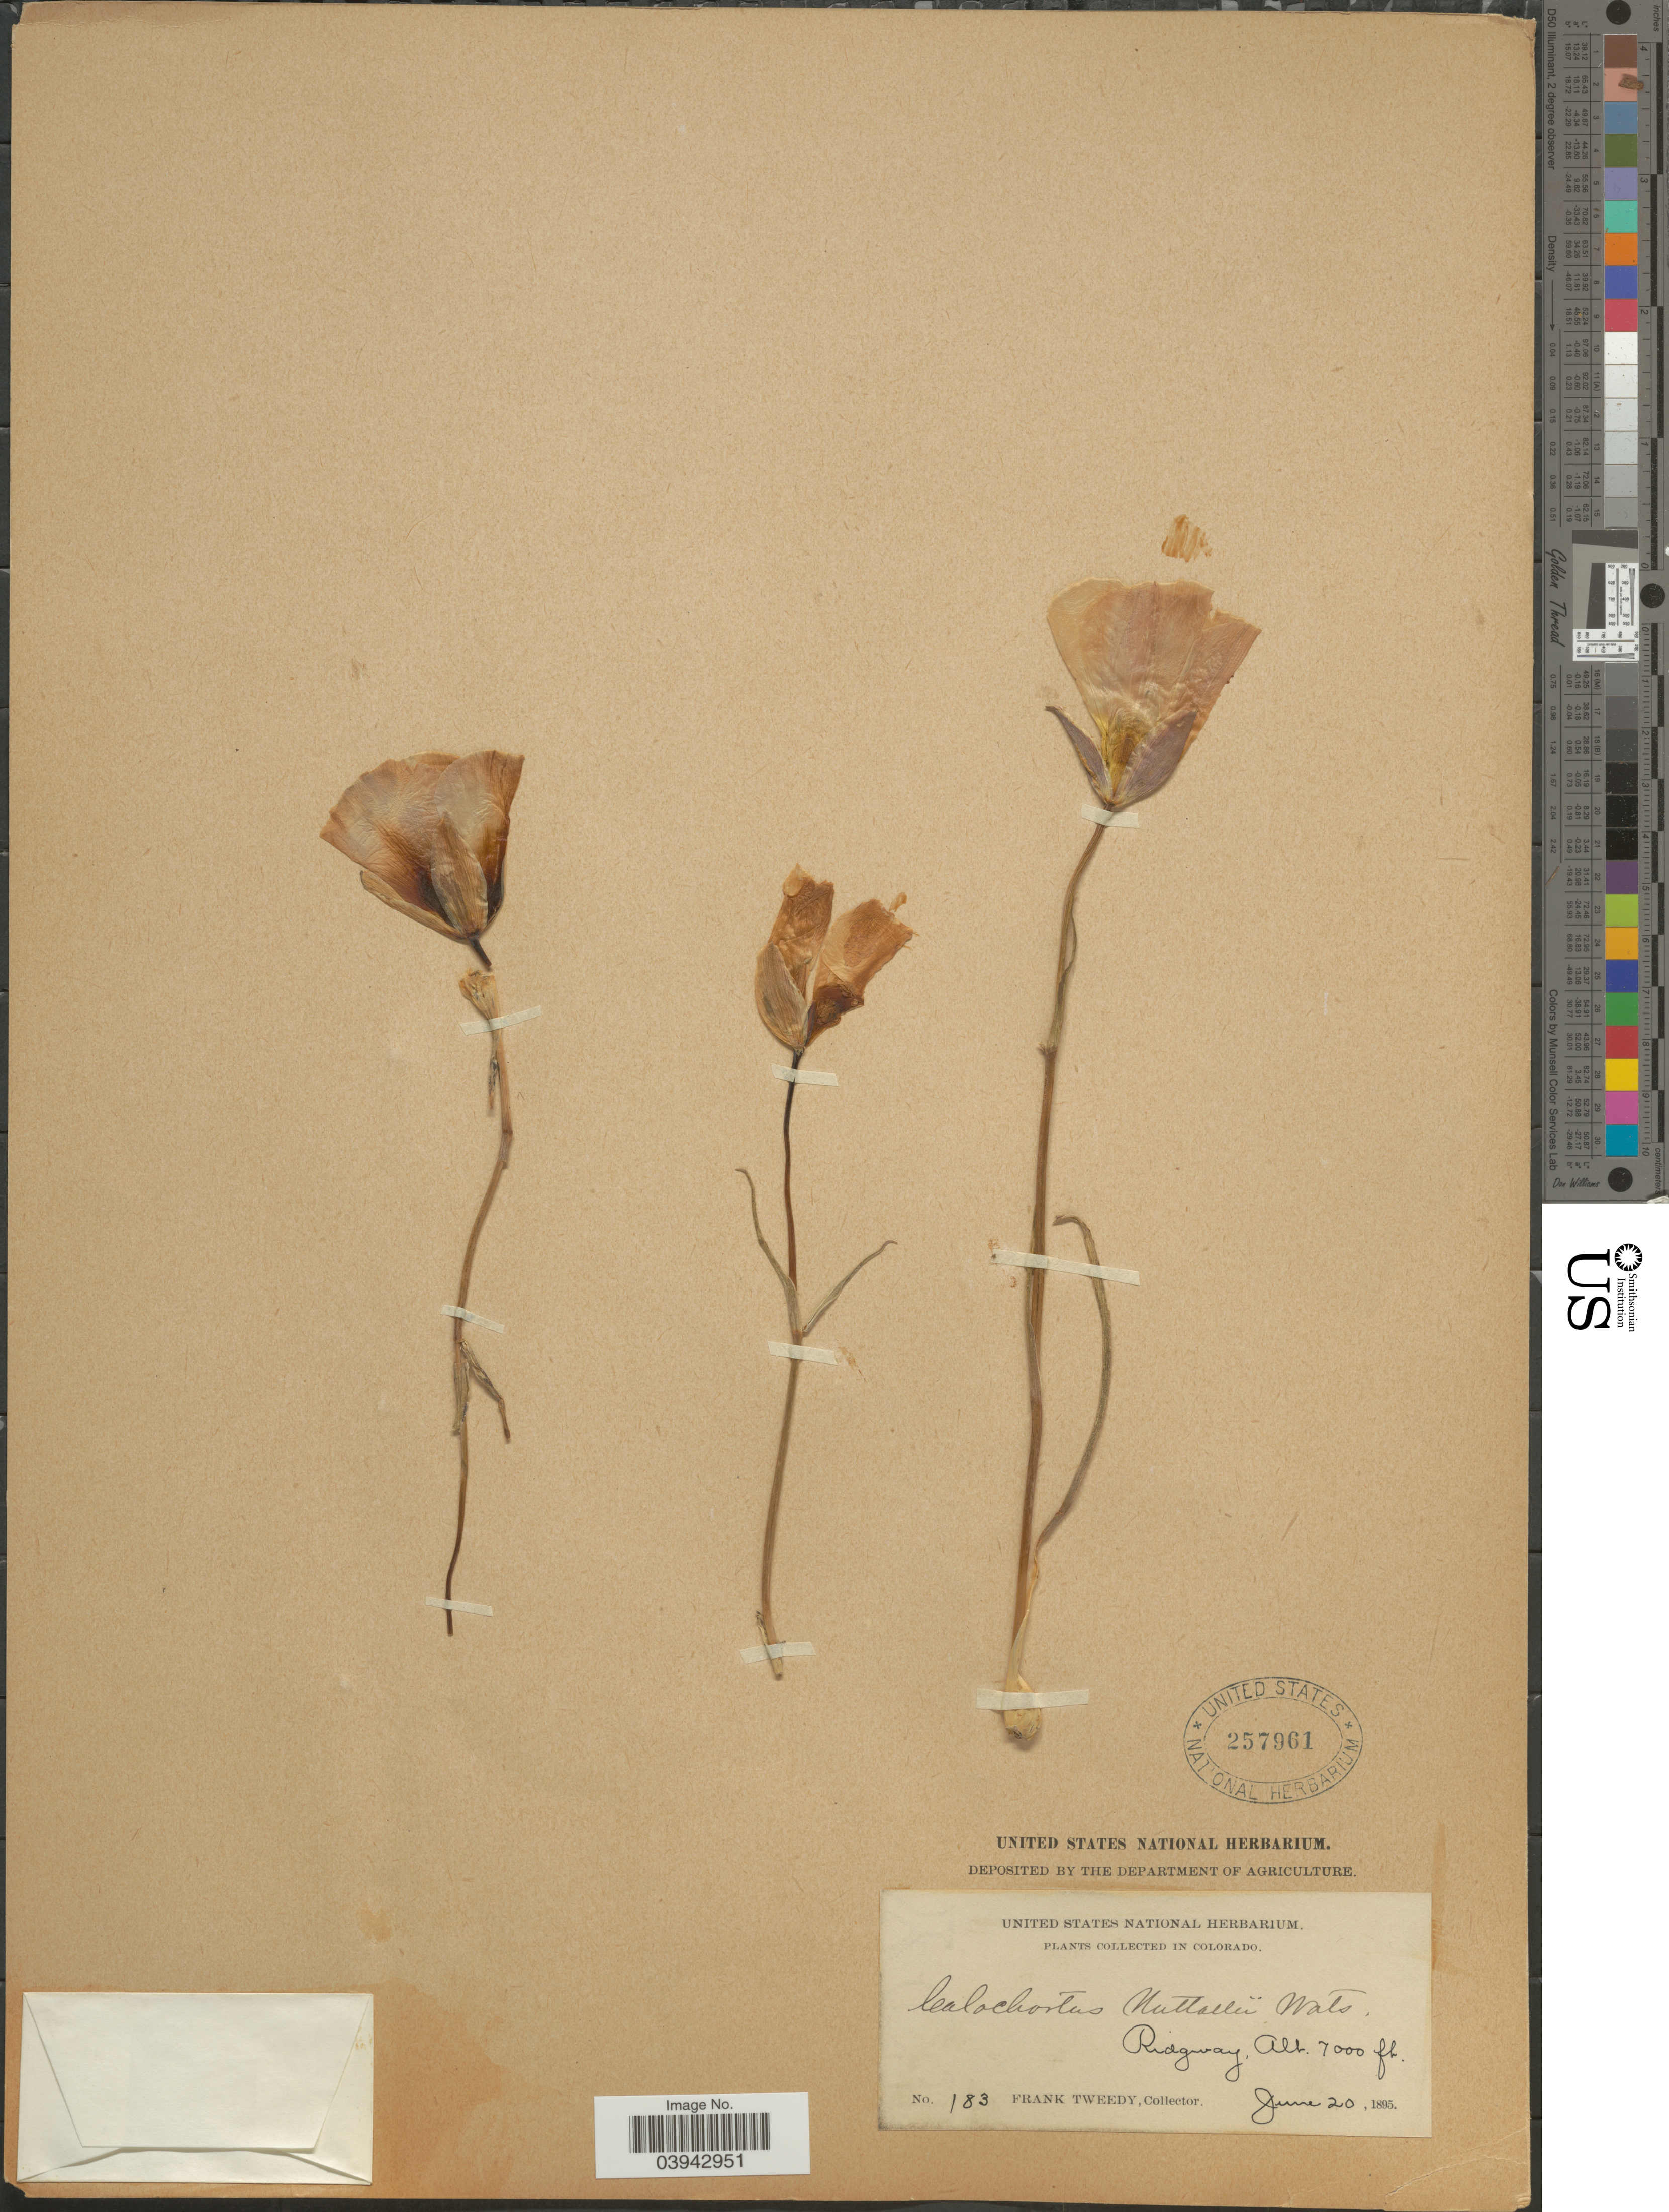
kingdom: Plantae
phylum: Tracheophyta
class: Liliopsida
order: Liliales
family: Liliaceae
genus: Calochortus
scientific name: Calochortus nuttallii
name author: Torr.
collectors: F. Tweedy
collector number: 183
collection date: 1895-06-20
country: United States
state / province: Colorado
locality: Ridgway.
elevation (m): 2134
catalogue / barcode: US 257961